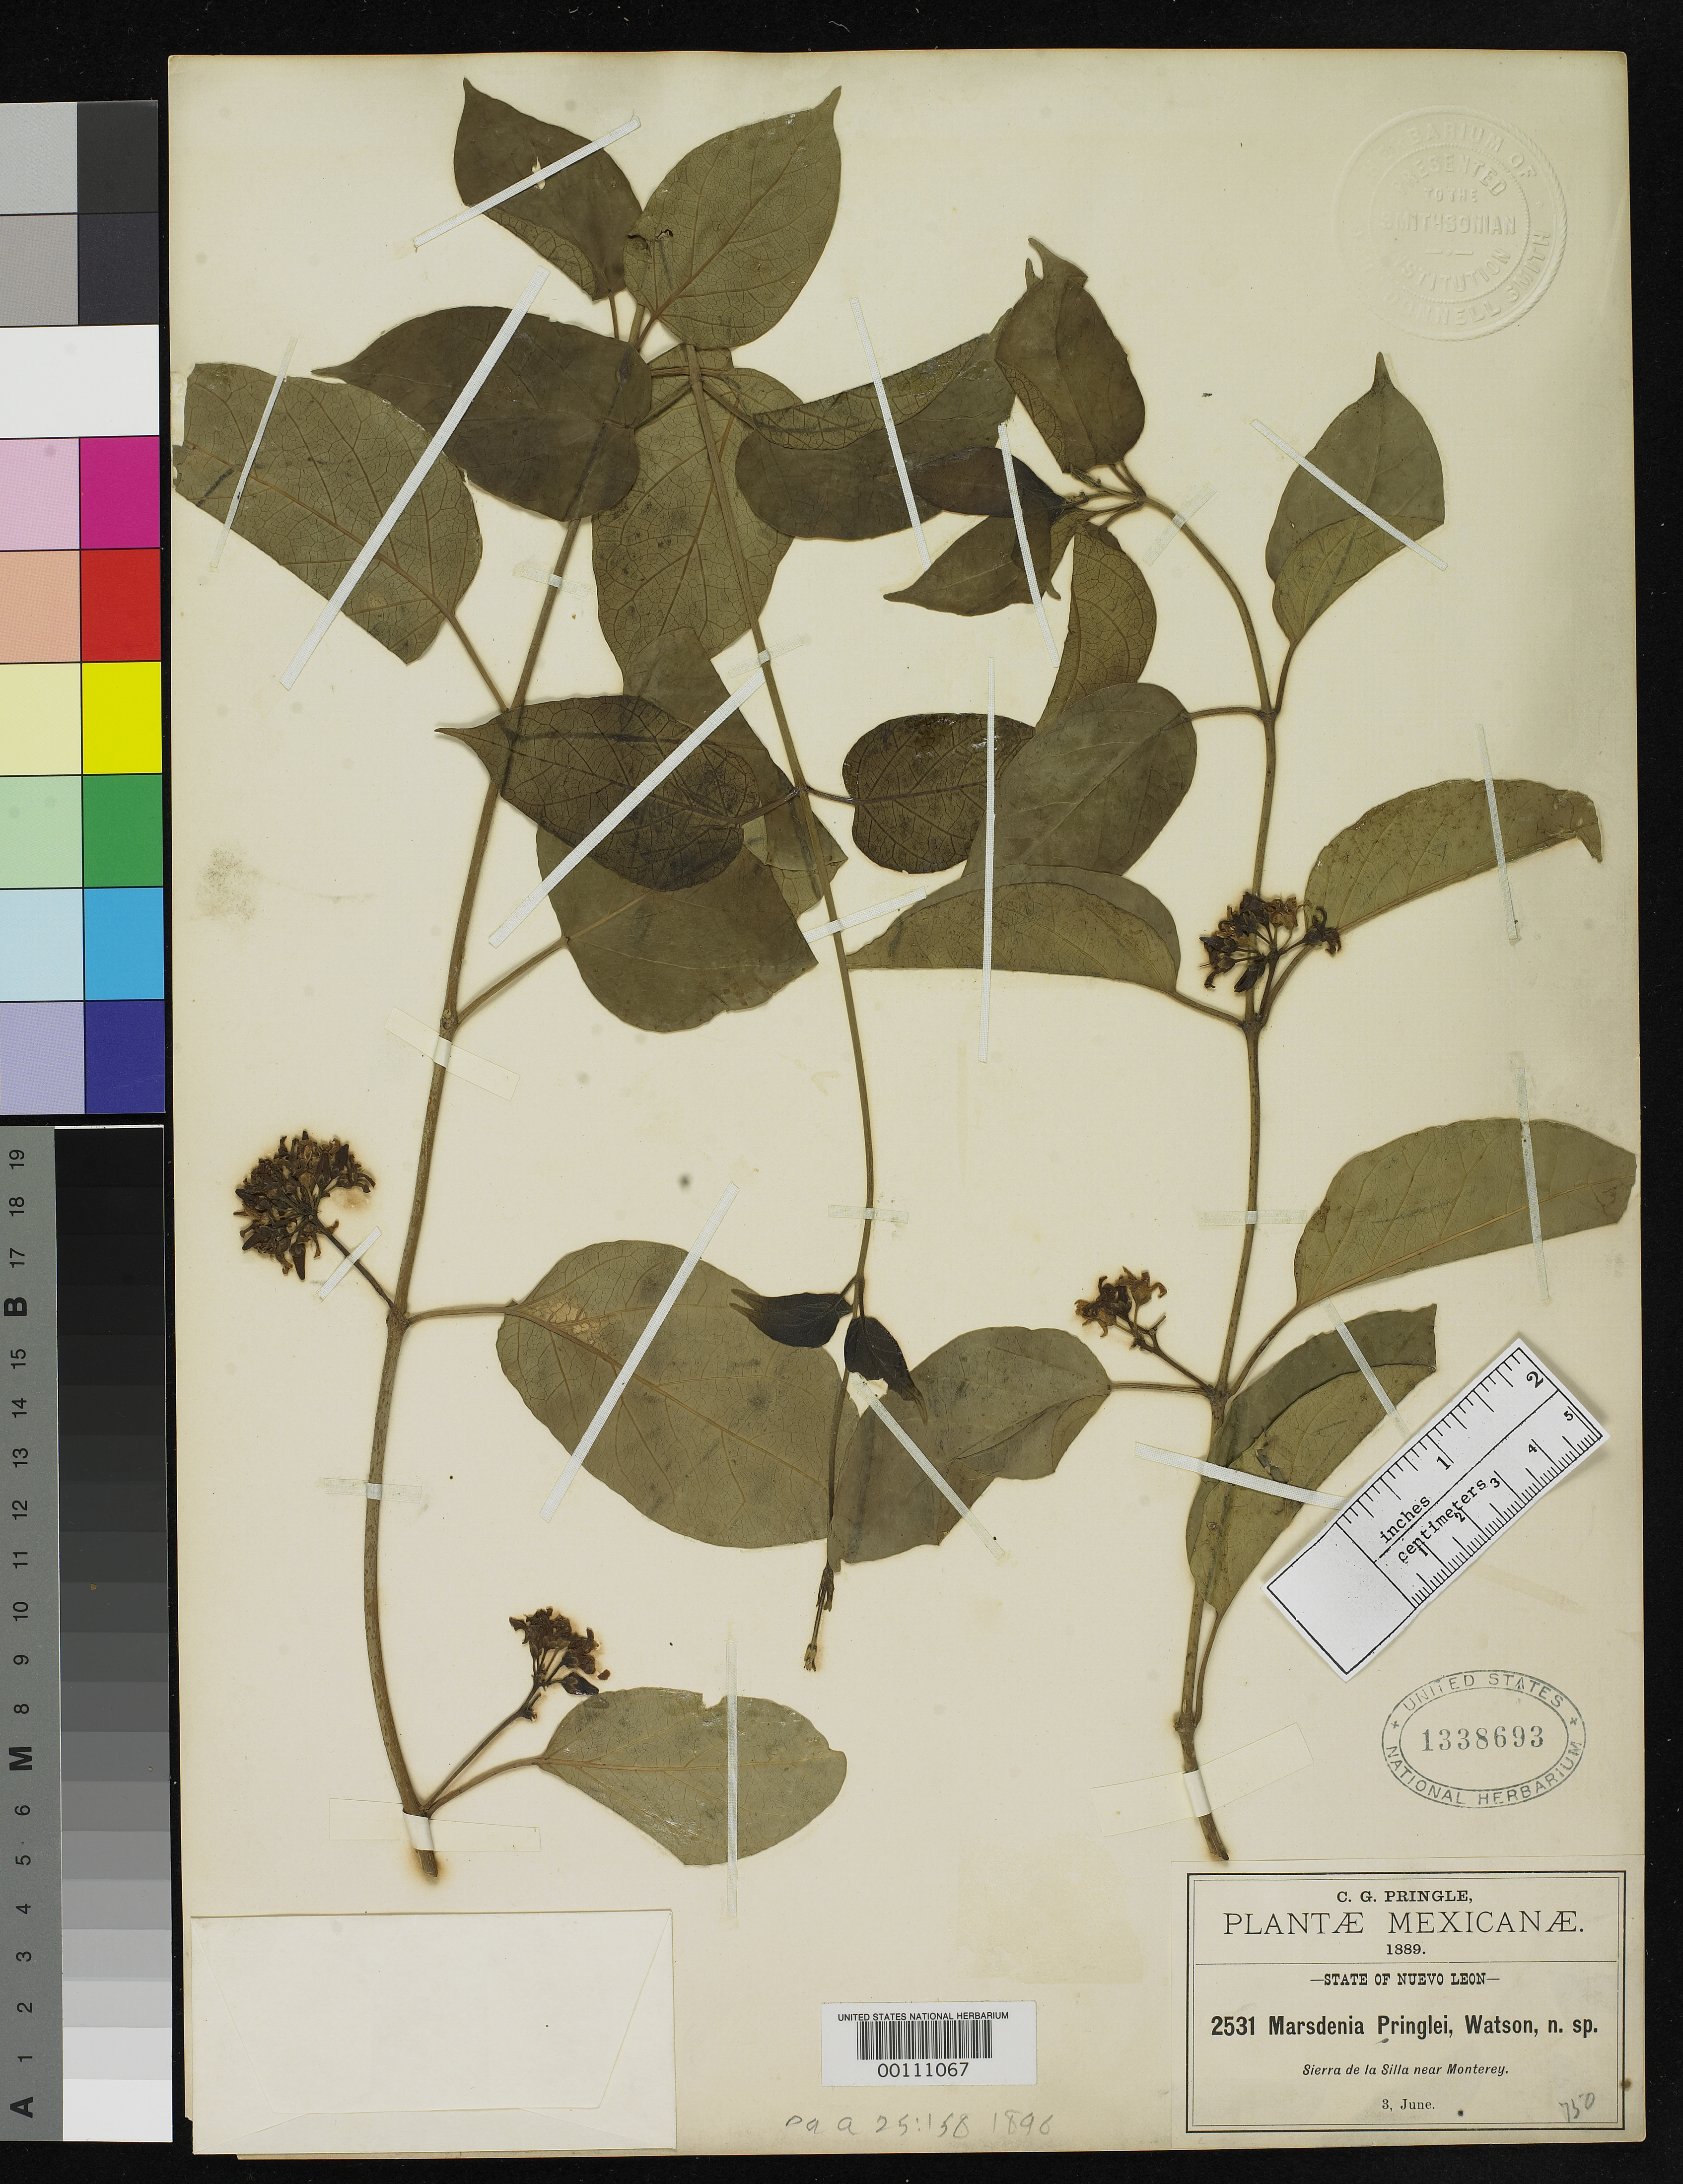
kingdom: Plantae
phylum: Tracheophyta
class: Magnoliopsida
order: Gentianales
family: Apocynaceae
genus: Marsdenia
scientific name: Marsdenia pringlei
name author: S. Watson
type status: Type Collection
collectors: C. G. Pringle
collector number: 2531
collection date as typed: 03 Jun 1889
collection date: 1889-06-03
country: Mexico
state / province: Nuevo León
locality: Sierra de La Silla near Monterrey.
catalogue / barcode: US 1338693